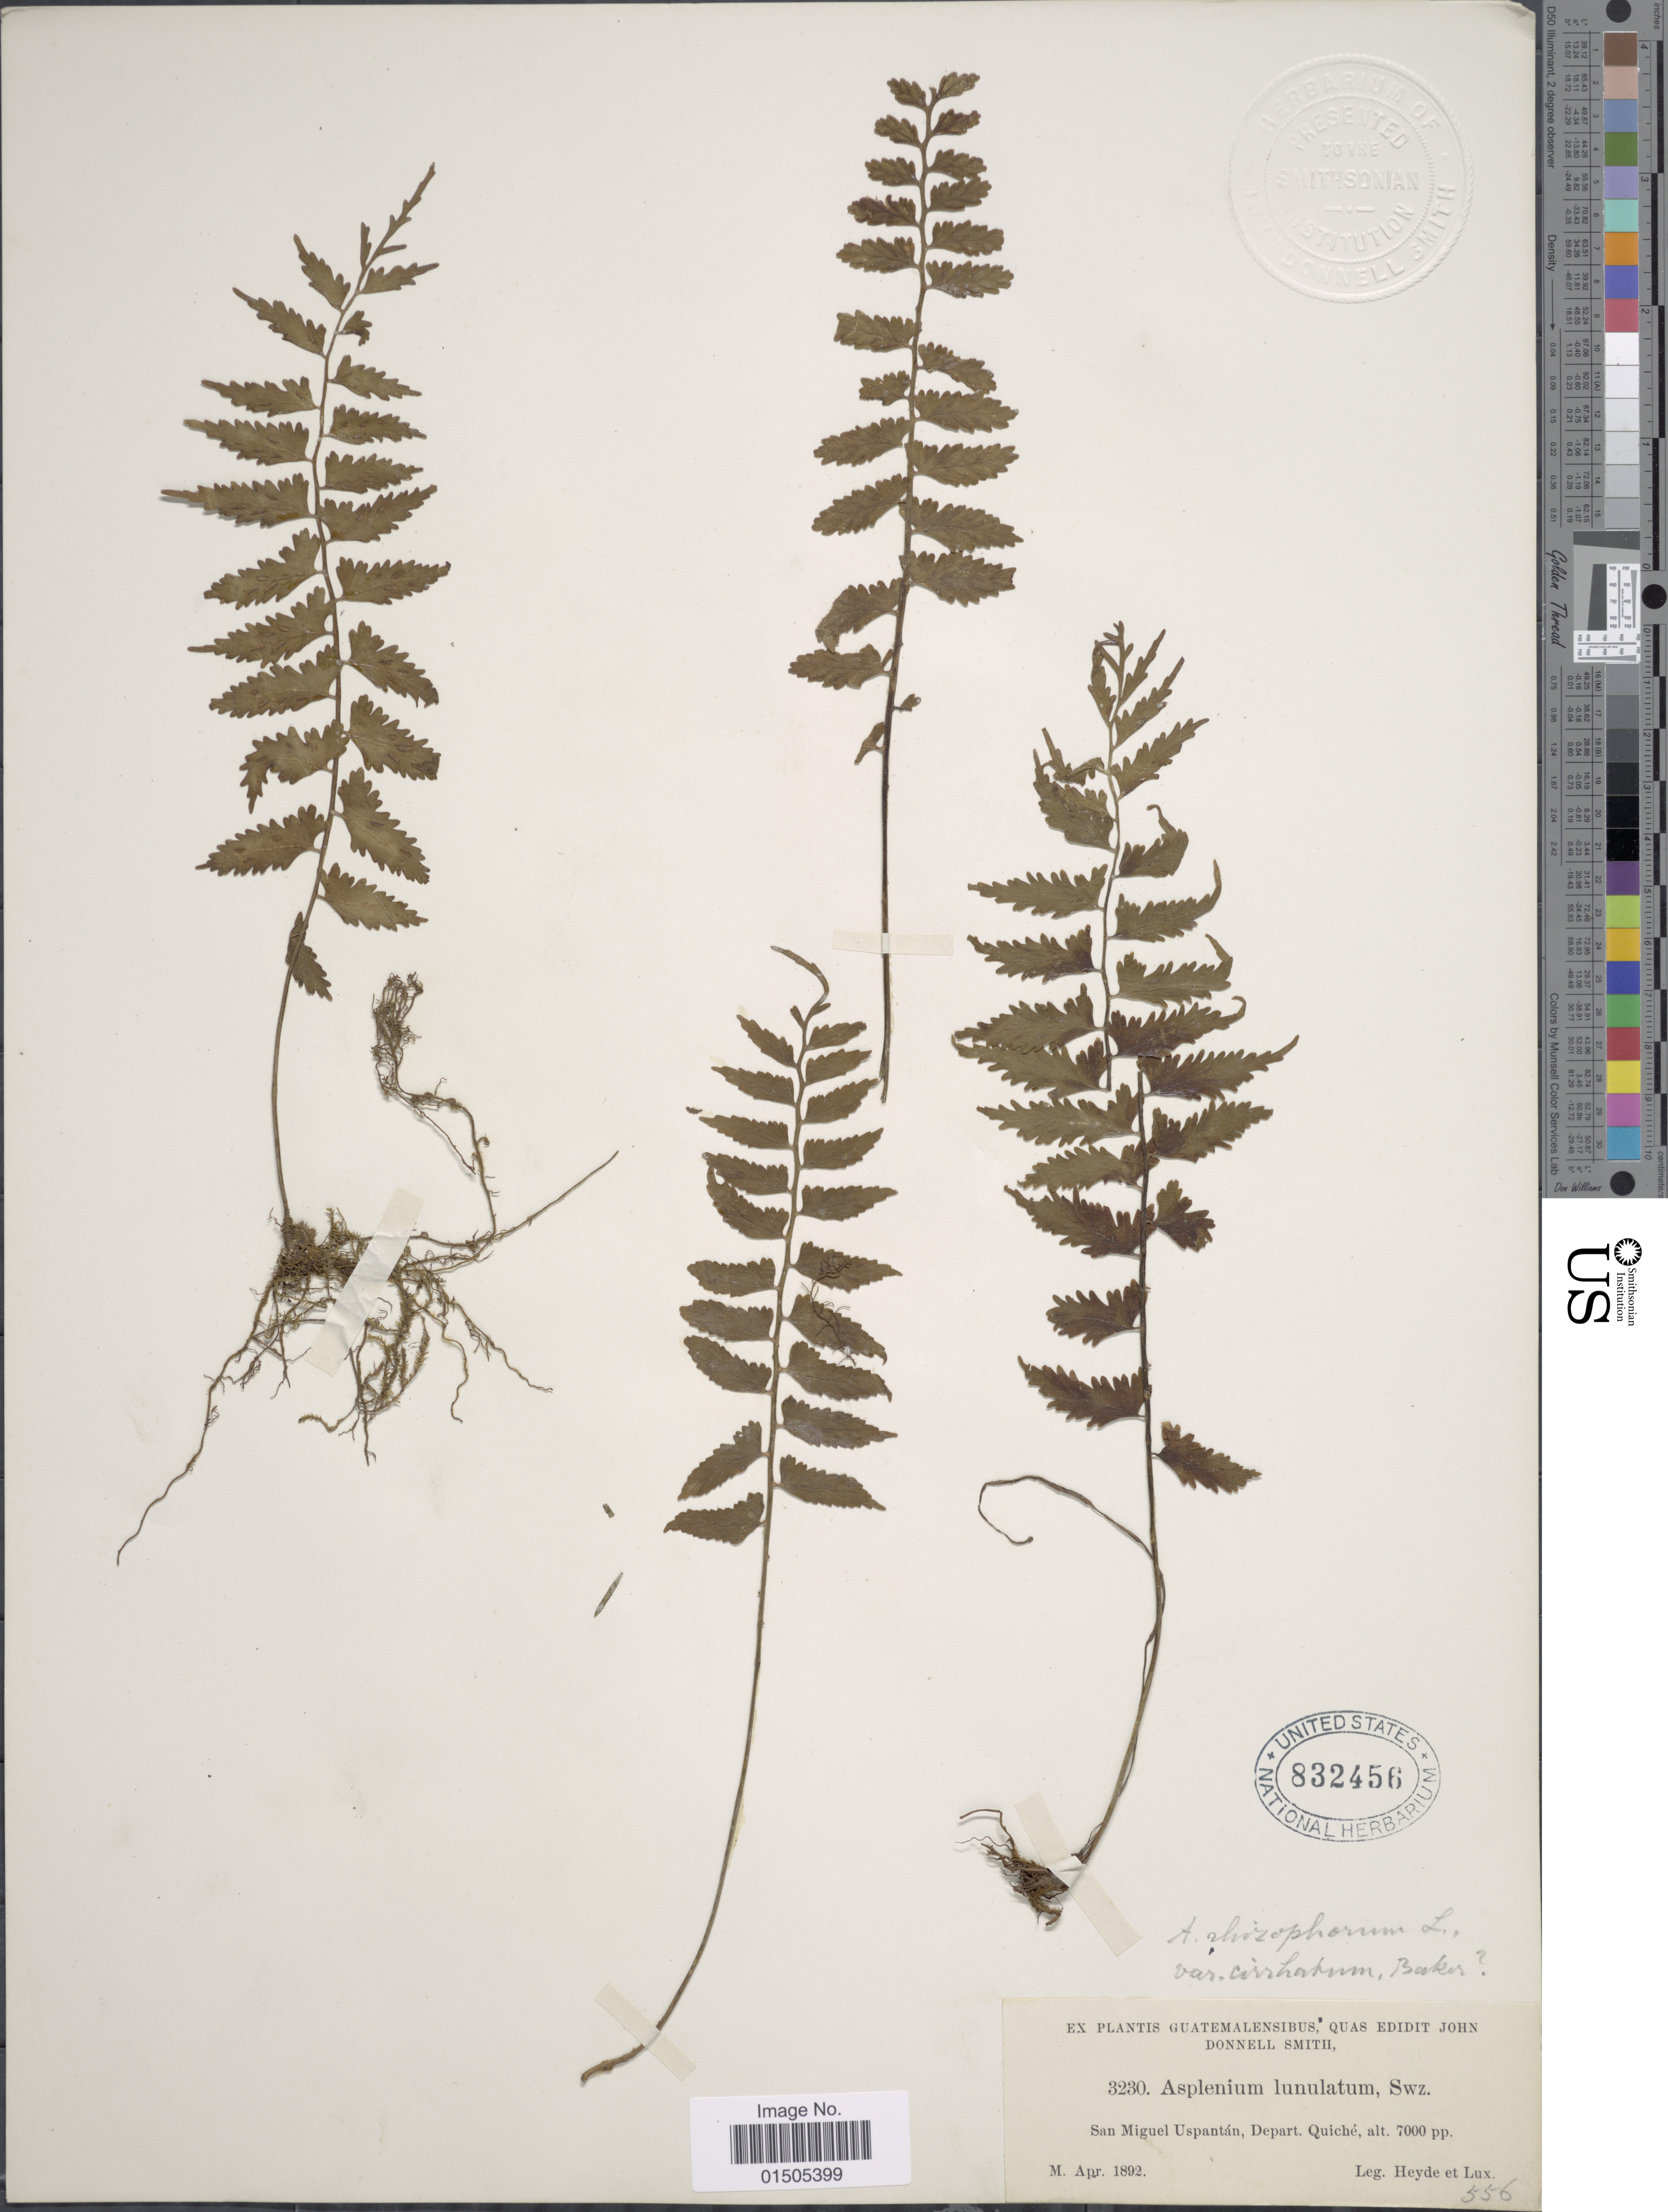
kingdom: Plantae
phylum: Tracheophyta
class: Polypodiopsida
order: Polypodiales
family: Aspleniaceae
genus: Asplenium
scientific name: Asplenium auriculatum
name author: Sw.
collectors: Heyde & Lux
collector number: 3230/556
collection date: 1892-04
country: Guatemala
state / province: El Quiché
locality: San Miguel Uspantán.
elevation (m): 2134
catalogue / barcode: US 832456